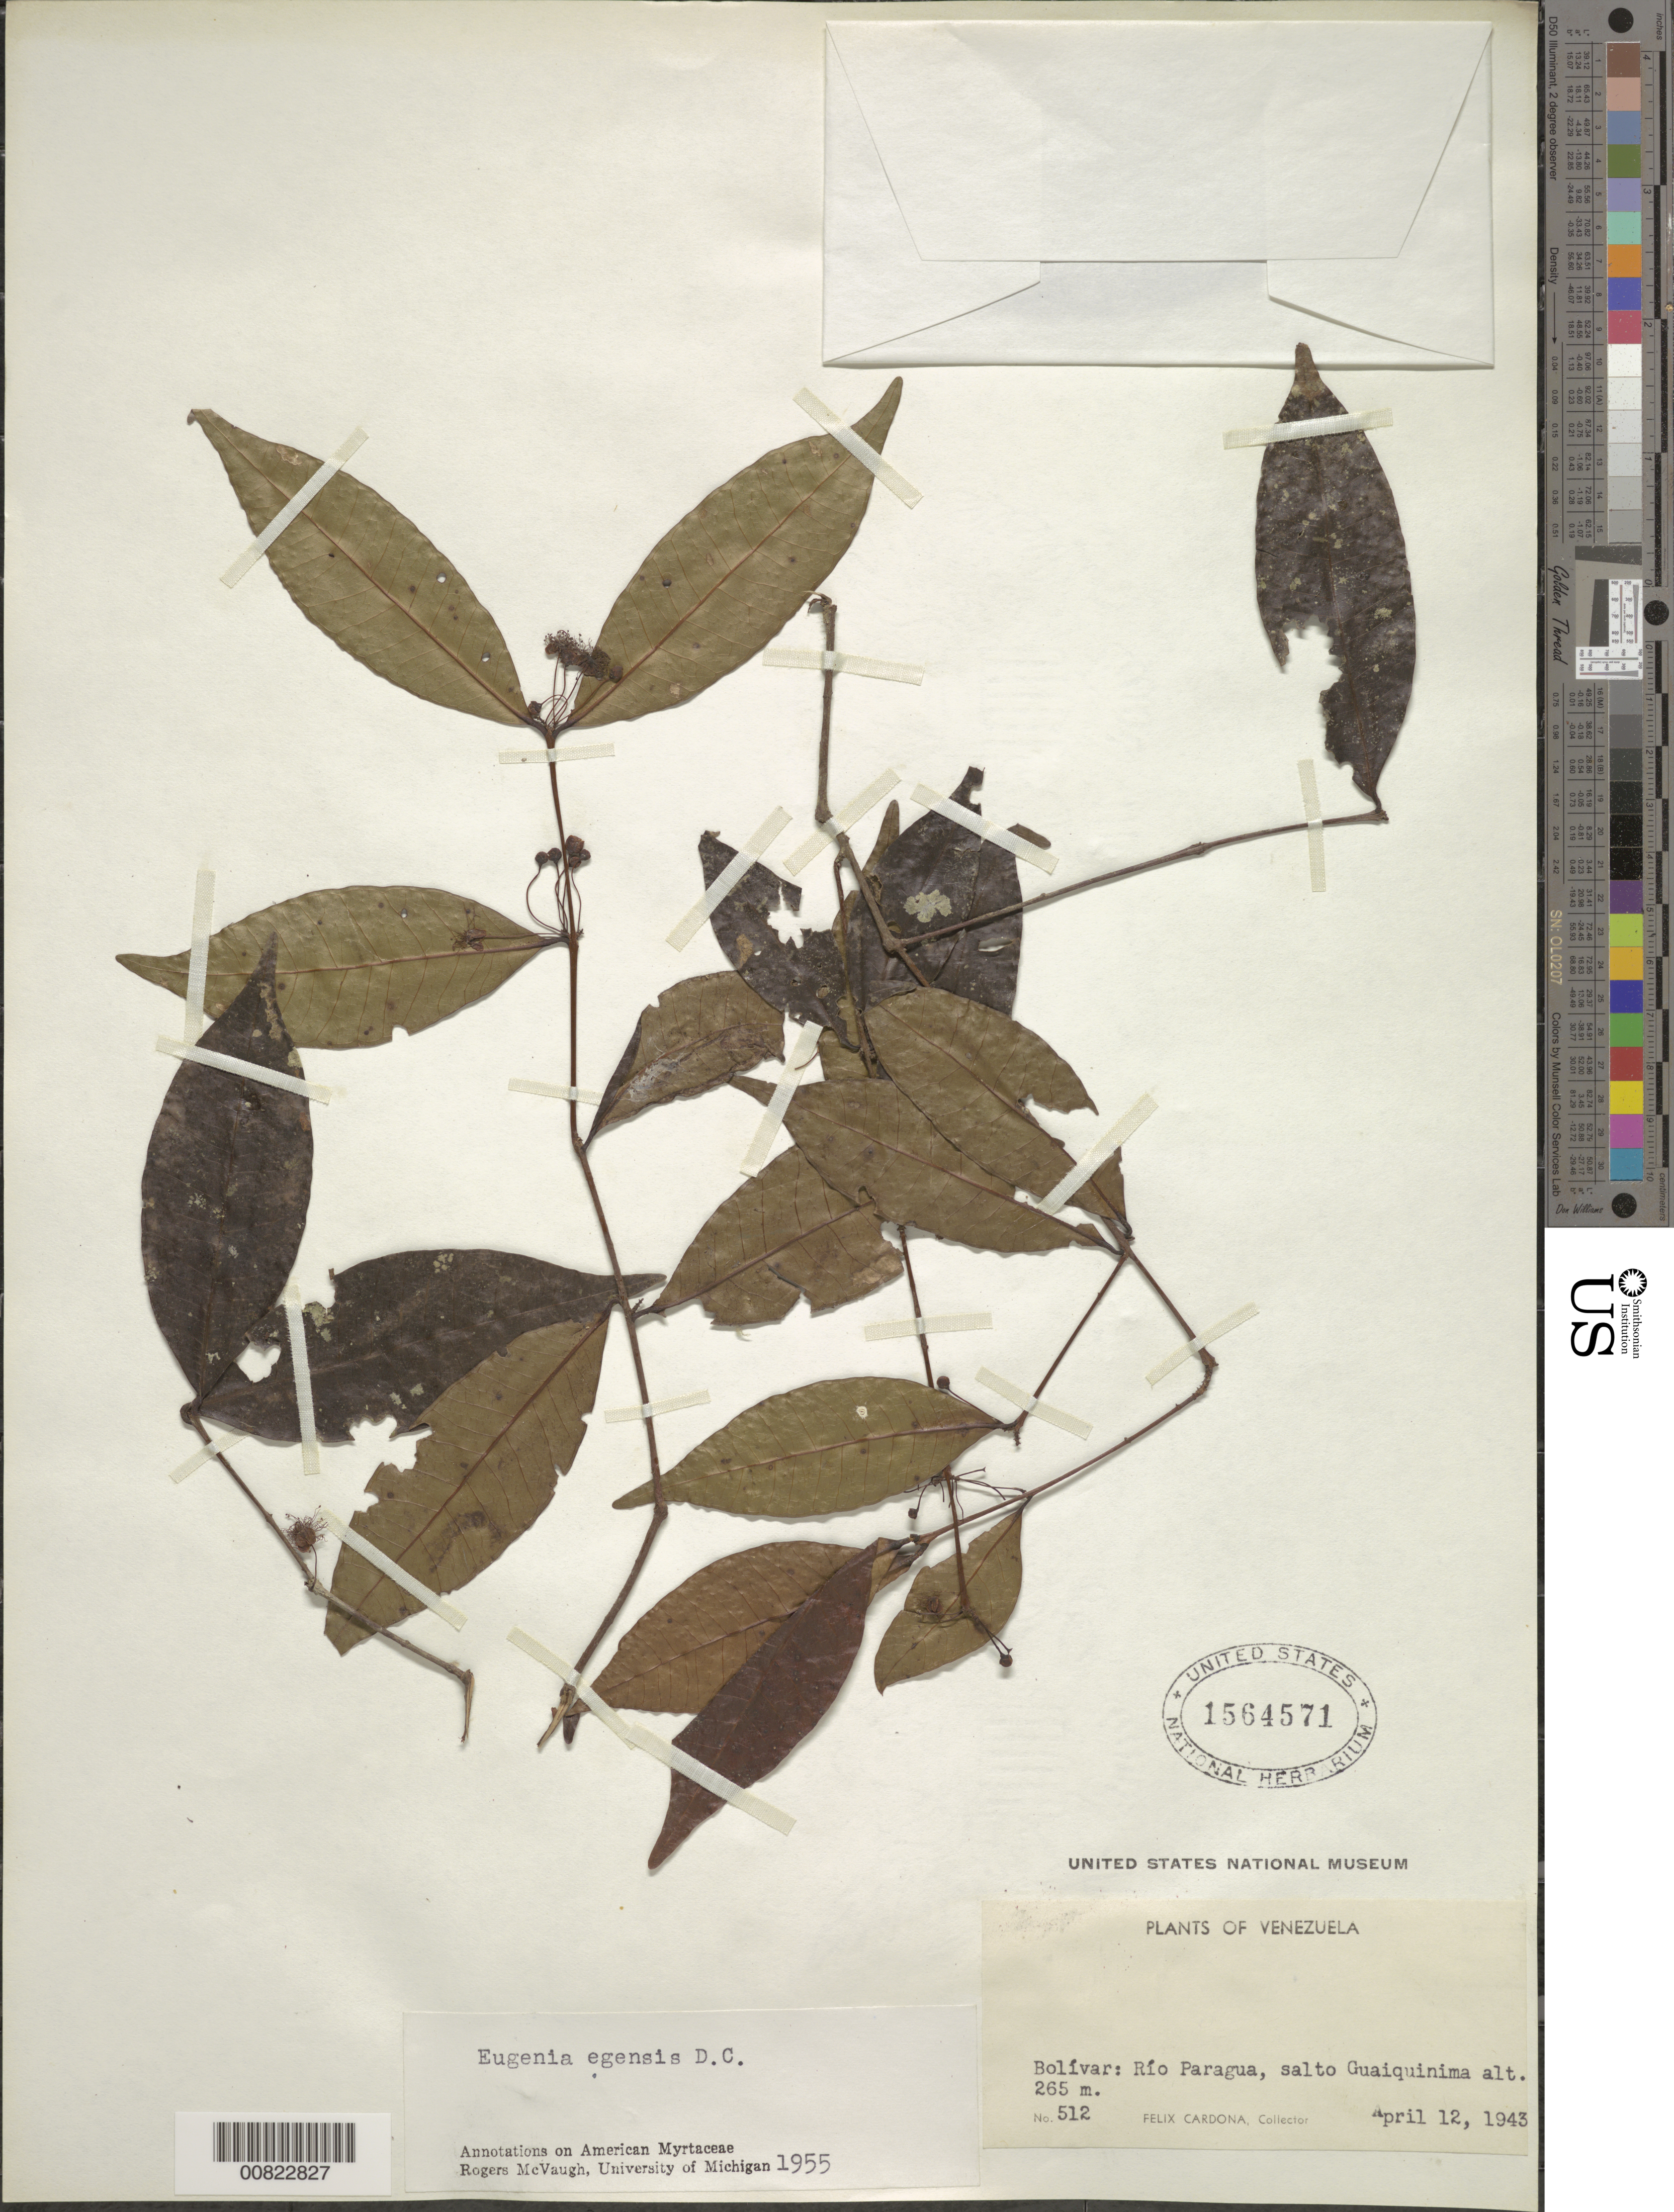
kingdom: Plantae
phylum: Tracheophyta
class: Magnoliopsida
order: Myrtales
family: Myrtaceae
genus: Eugenia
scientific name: Eugenia egensis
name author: DC.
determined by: McVaugh, R.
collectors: F. Cardona Puig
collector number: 512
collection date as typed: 12-Apr-43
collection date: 1943-04-12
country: Venezuela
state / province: Bolívar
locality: Río Paragua, Salto Guaiquinima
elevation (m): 265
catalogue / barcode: US 1564571